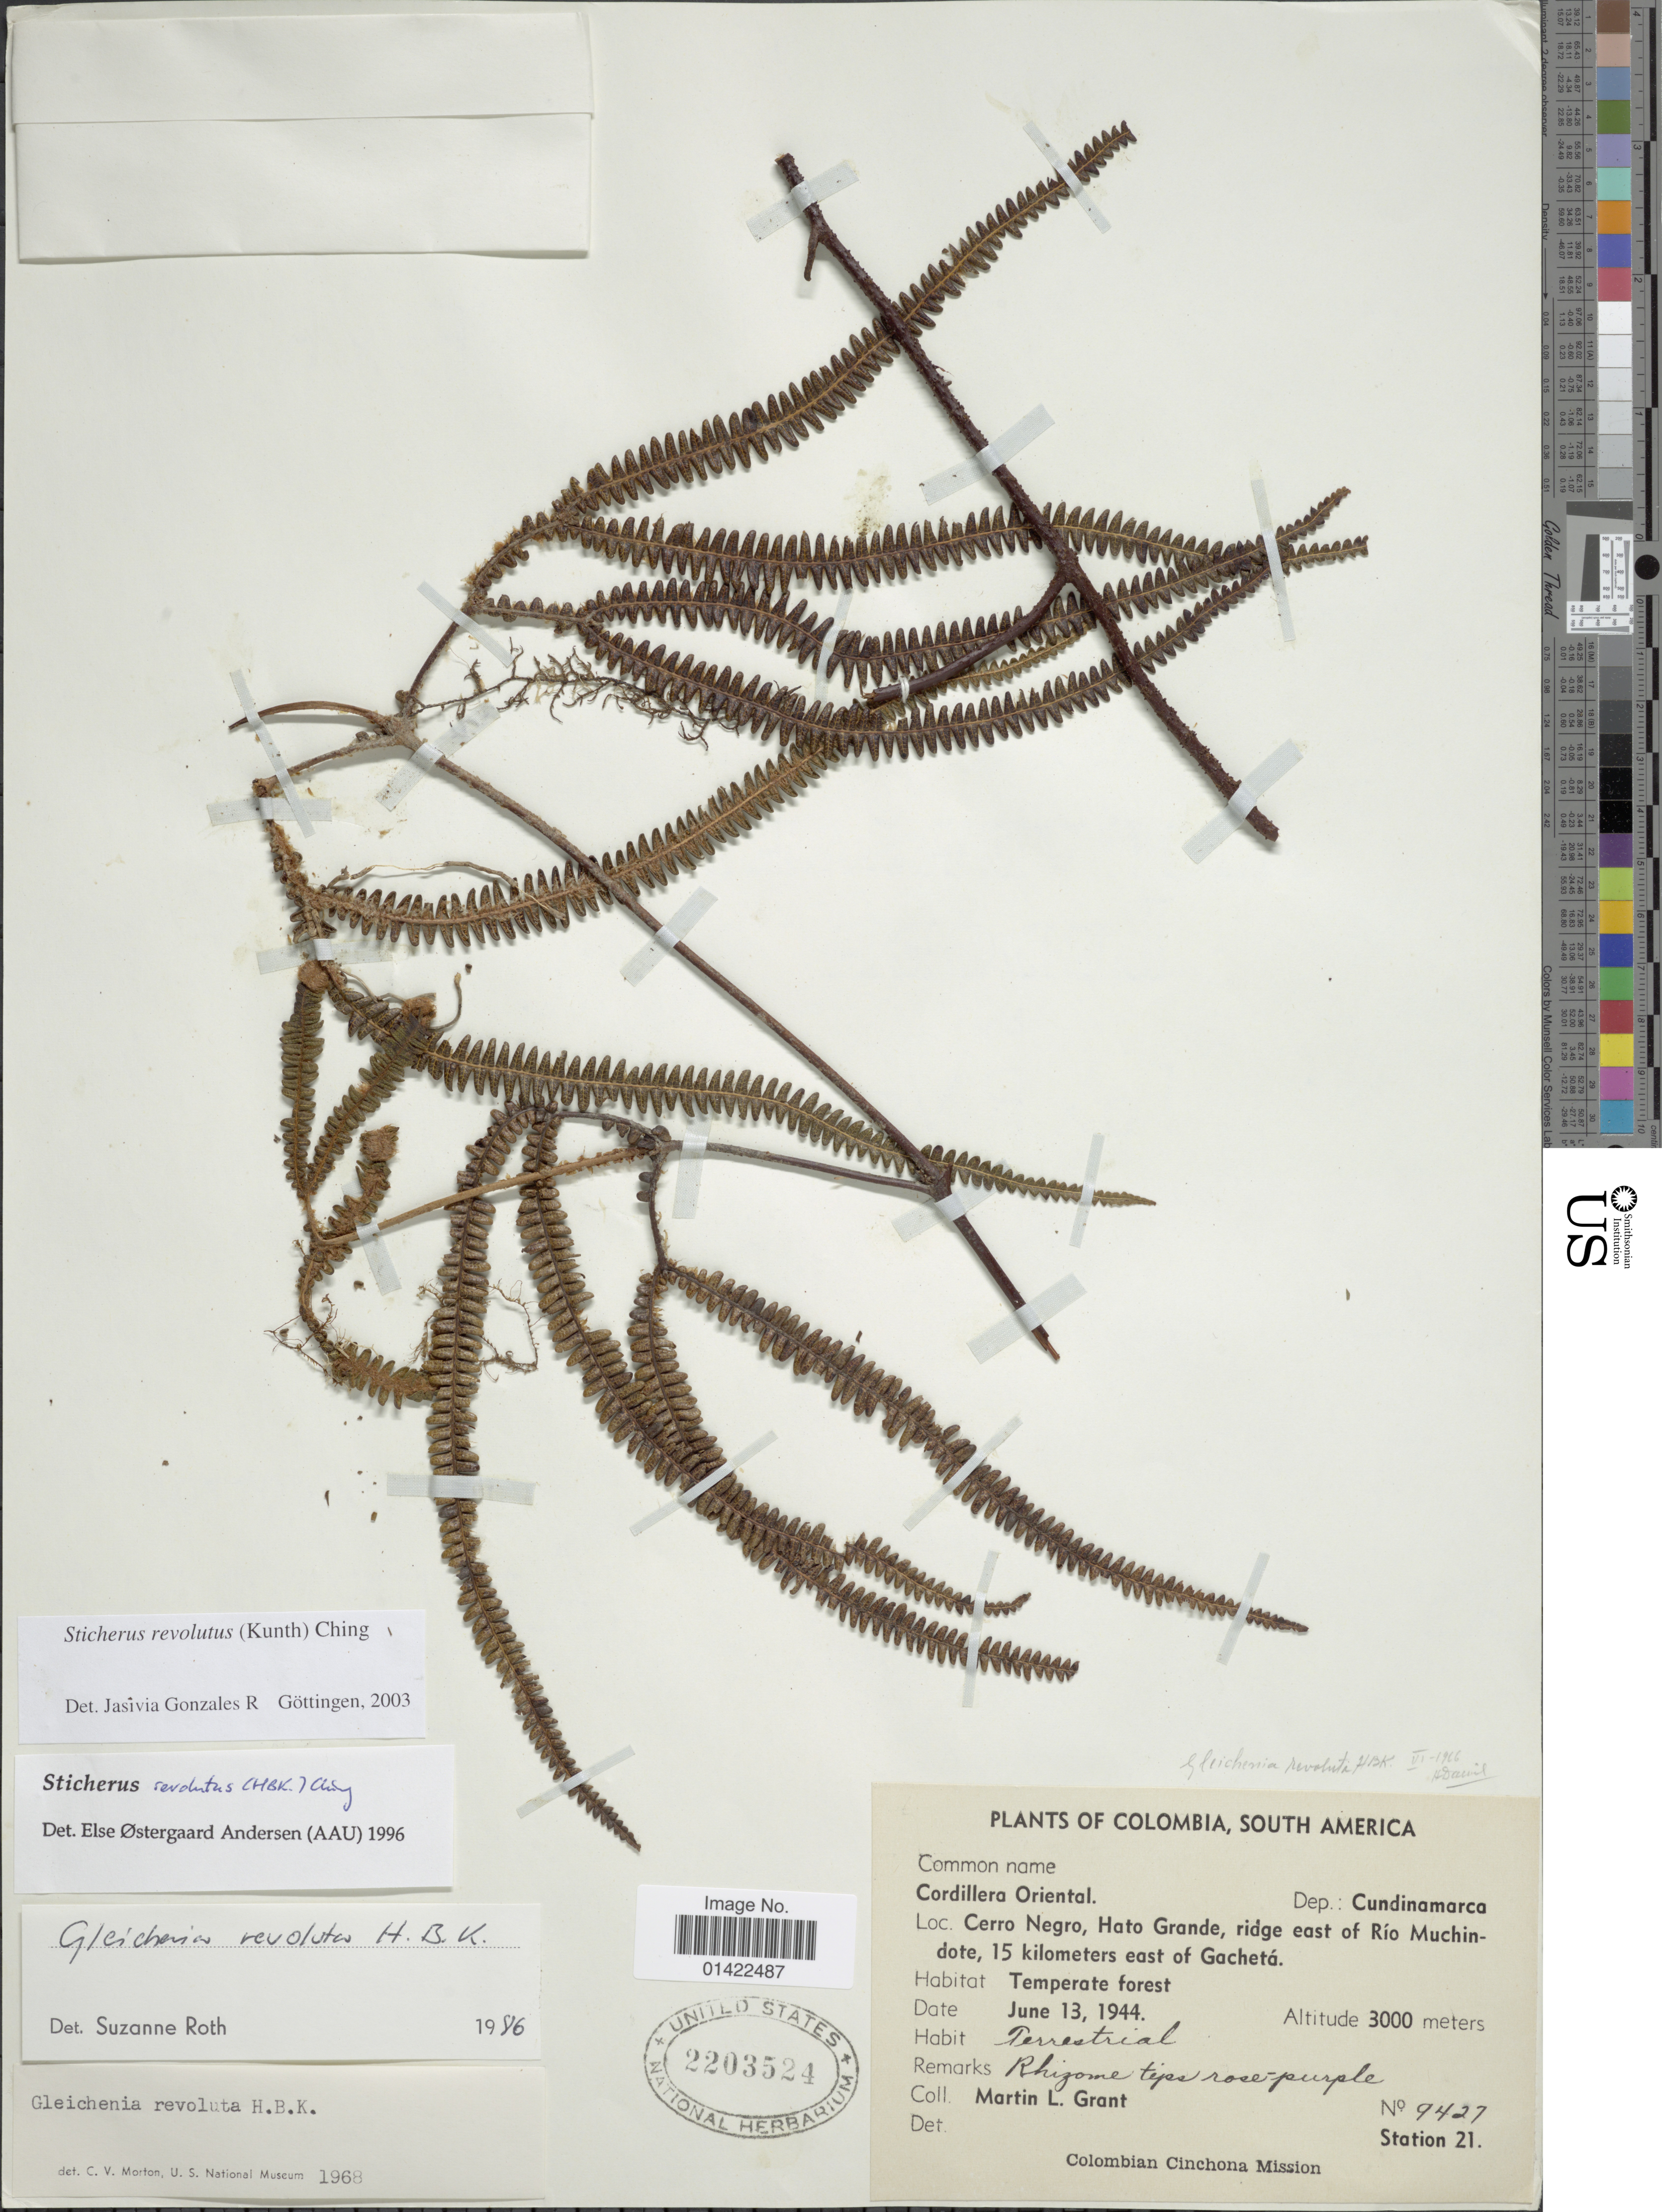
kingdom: Plantae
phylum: Tracheophyta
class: Polypodiopsida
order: Gleicheniales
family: Gleicheniaceae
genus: Sticherus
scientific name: Sticherus revolutus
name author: (Kunth) Ching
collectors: M. L. Grant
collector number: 9427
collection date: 1944-06-13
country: Colombia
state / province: Cundinamarca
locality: Cordillera Oriental, Cerro Negro, Hato Grande, ridge east of Río Muchindote, 15 kilometers east of Gachetá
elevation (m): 3000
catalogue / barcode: US 2203524